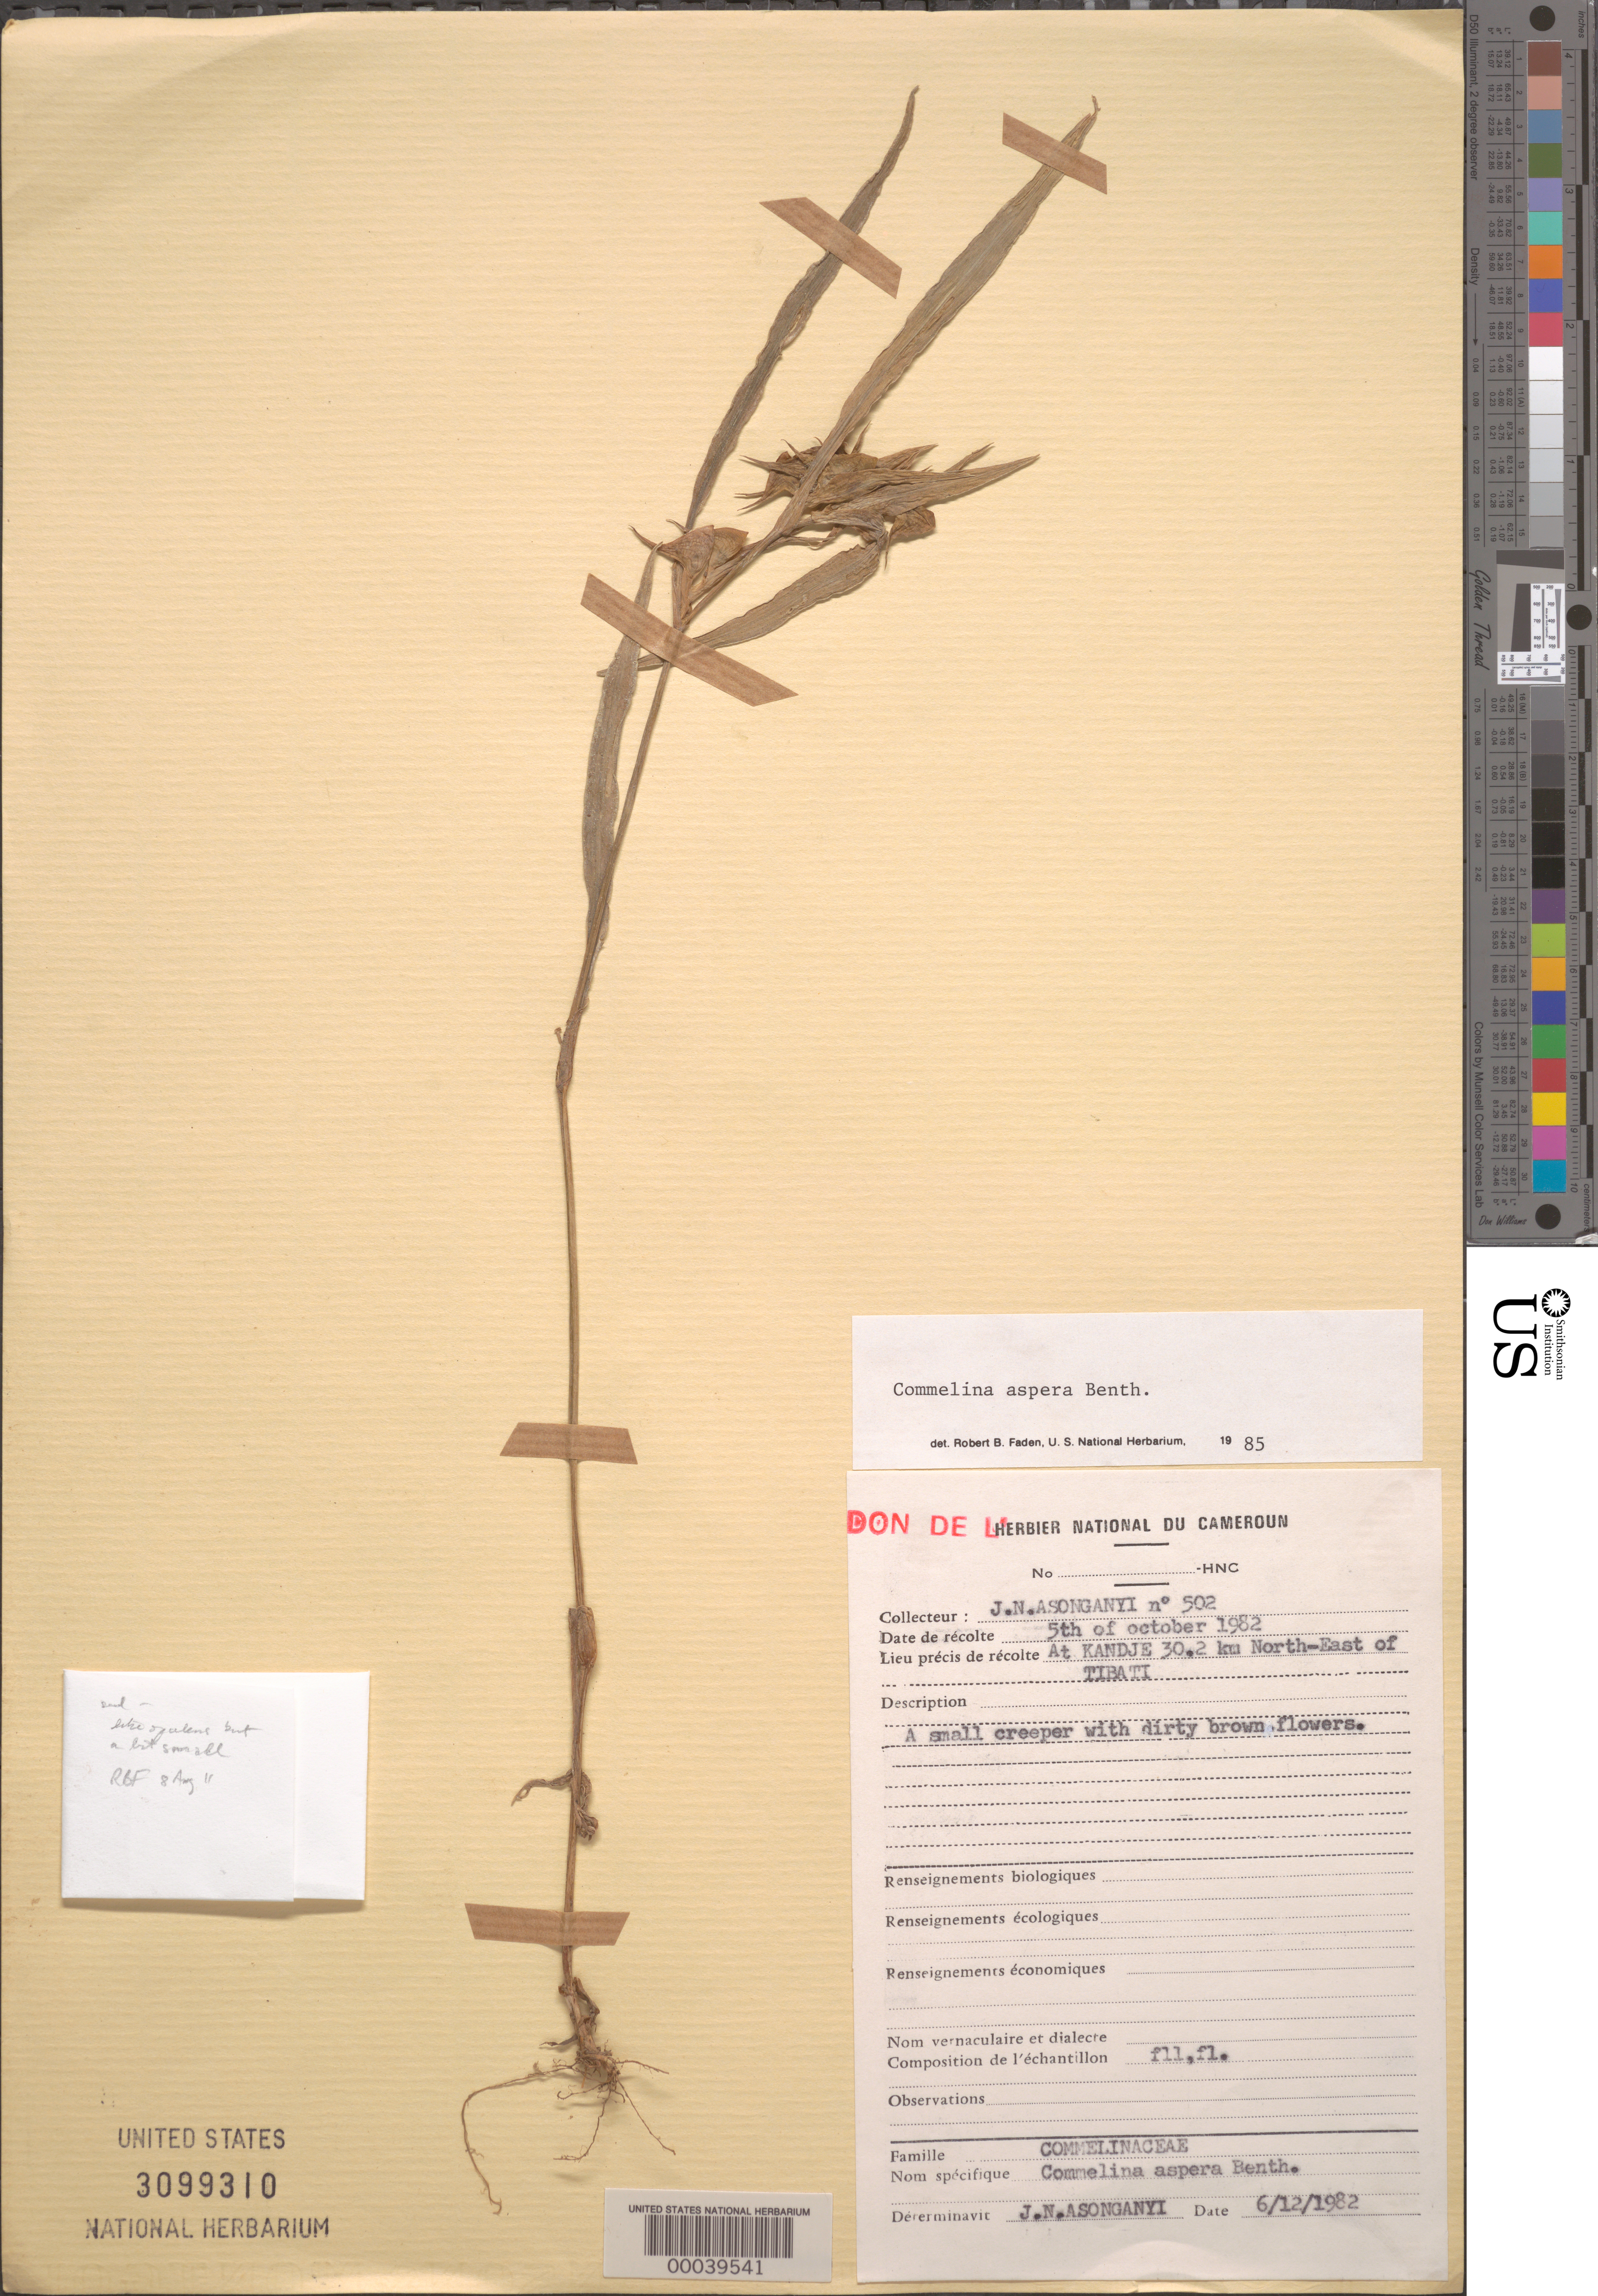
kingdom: Plantae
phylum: Tracheophyta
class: Liliopsida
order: Commelinales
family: Commelinaceae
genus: Commelina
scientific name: Commelina aspera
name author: G. Don ex Benth.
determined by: Faden, Robert B., (US), Smithsonian Institution - National Museum of Natural History (UNITED STATES)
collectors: J. Asonganyi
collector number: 502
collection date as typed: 05 Oct 1982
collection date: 1982-10-05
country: Cameroon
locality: Ne of tibati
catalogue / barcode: US 3099310